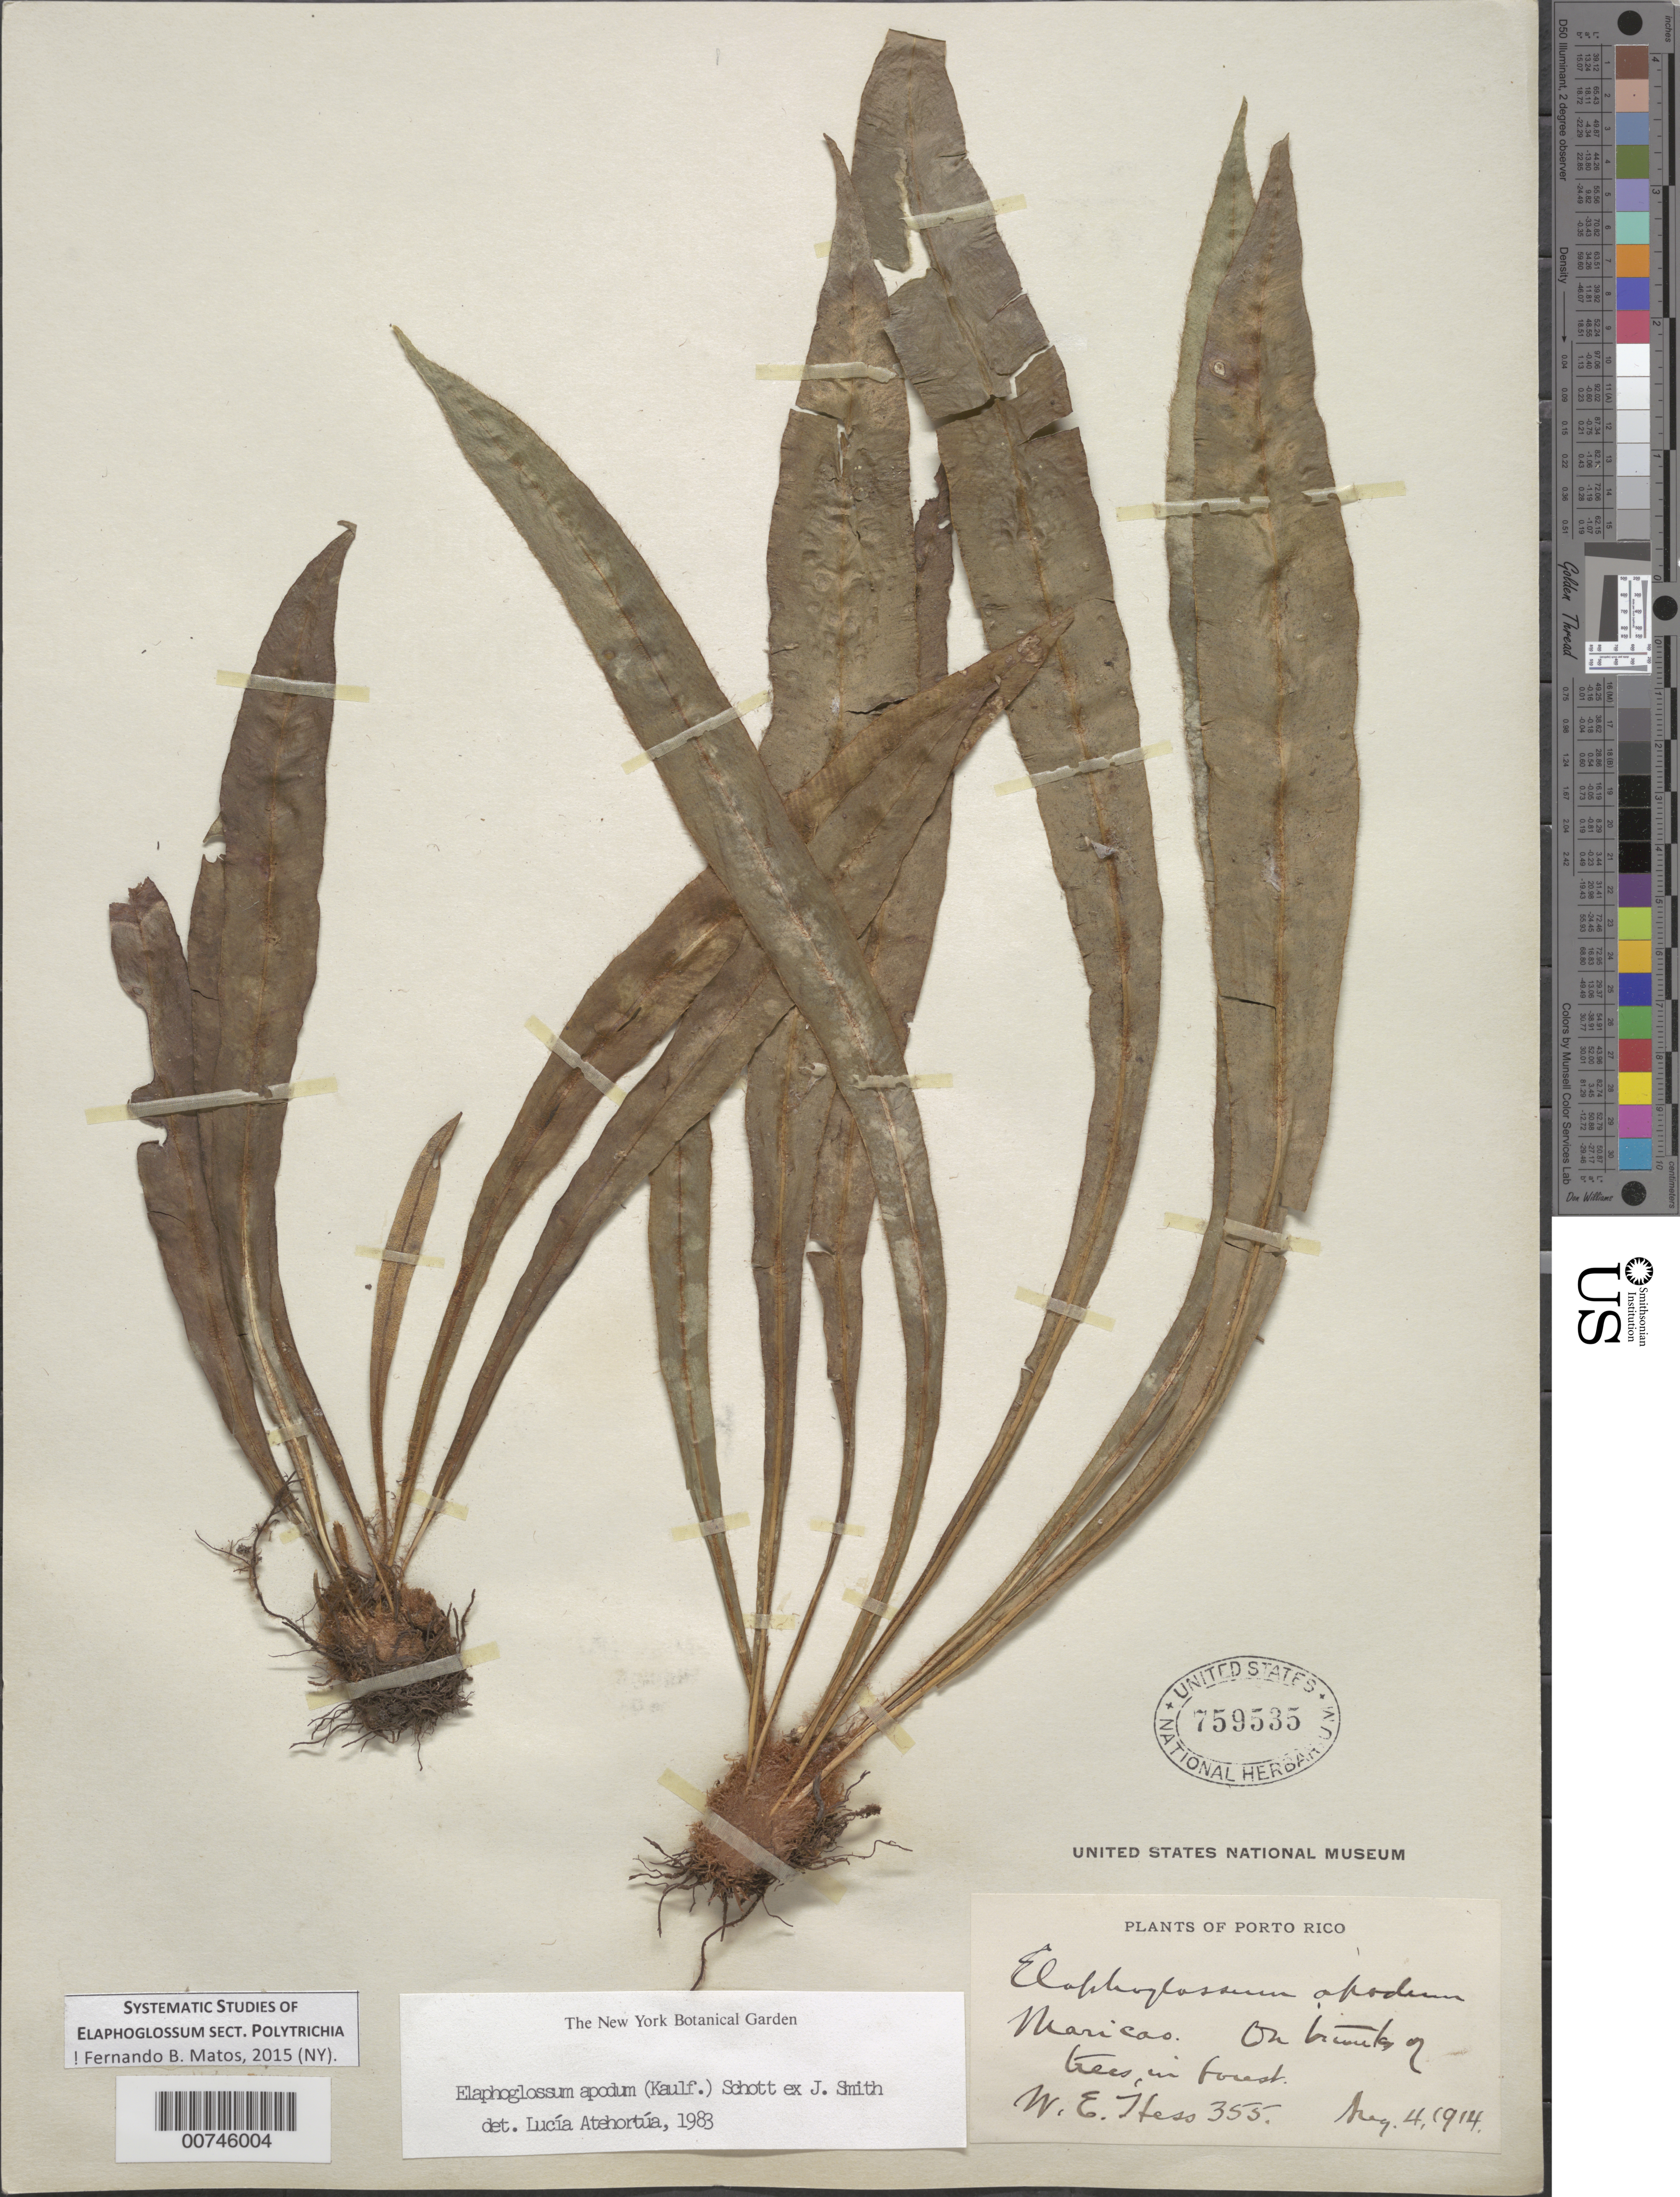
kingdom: Plantae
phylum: Tracheophyta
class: Polypodiopsida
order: Polypodiales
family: Dryopteridaceae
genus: Elaphoglossum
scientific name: Elaphoglossum apodum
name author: (Kaulf.) Schott ex J. Sm.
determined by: Atehortúa, L. G.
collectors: W. Hess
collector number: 355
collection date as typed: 04 Aug 1914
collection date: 1914-08-04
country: Puerto Rico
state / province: Maricao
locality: In forest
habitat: On trunks of trees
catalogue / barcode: US 759535